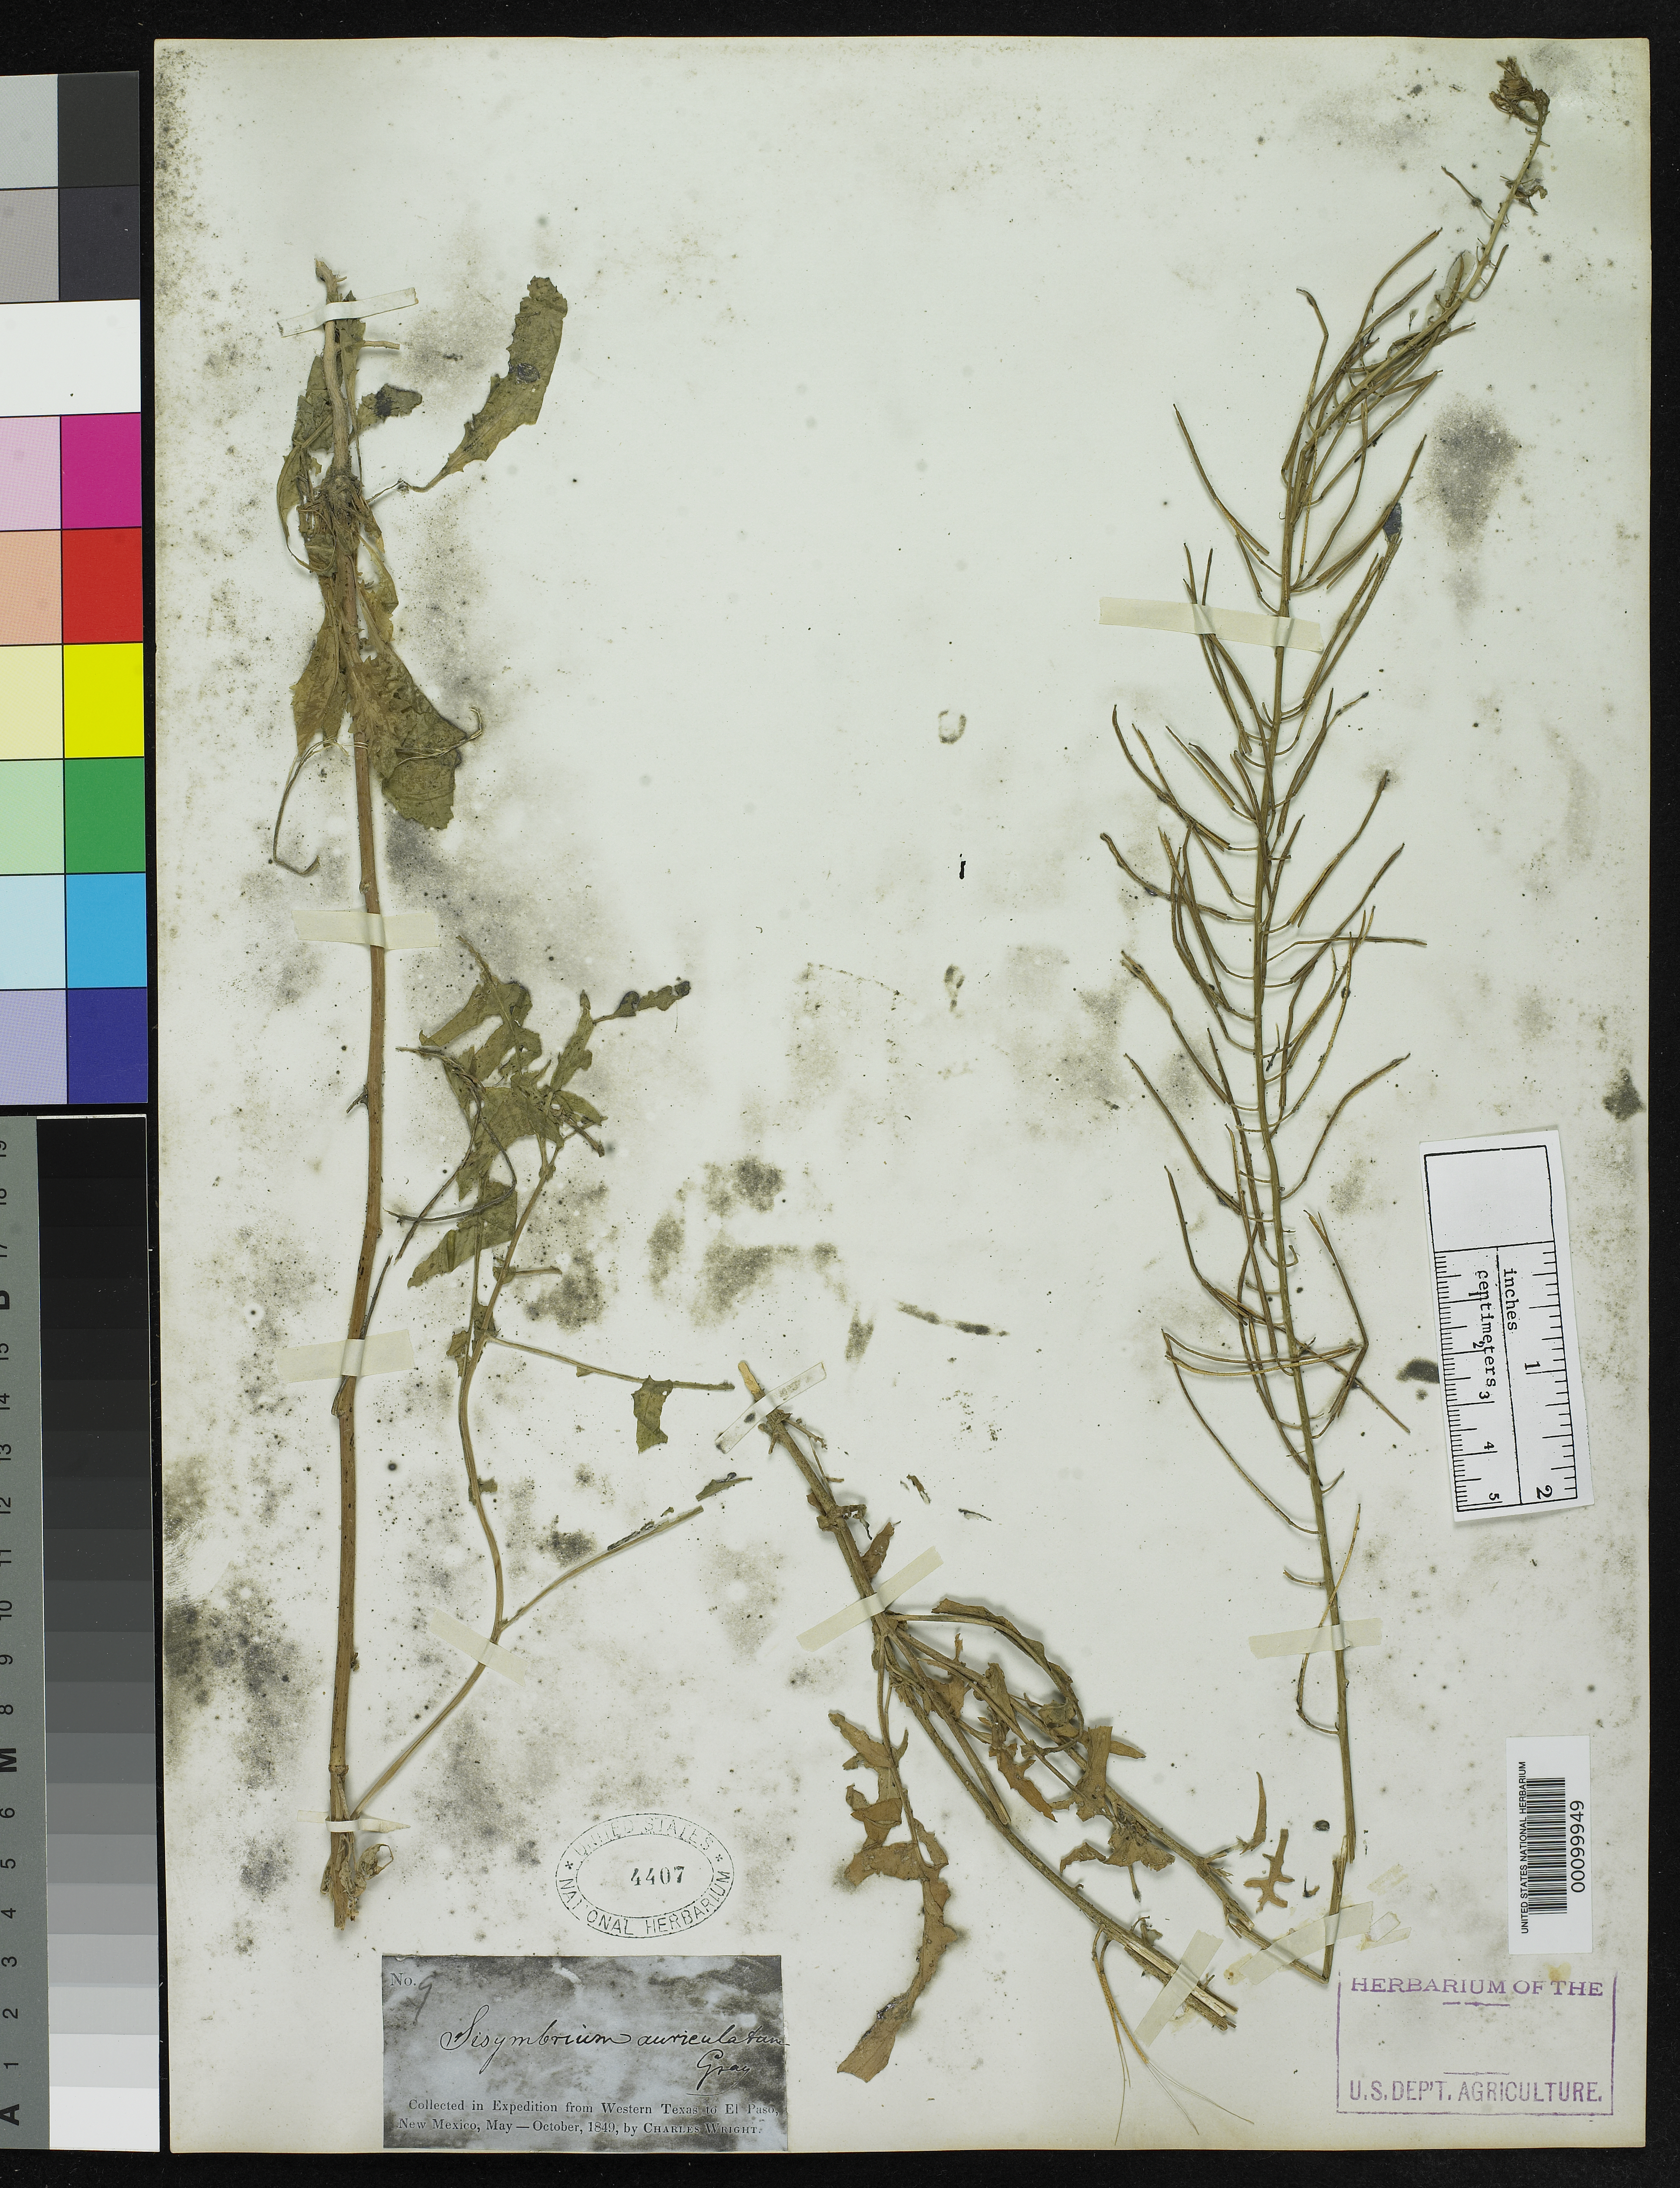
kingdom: Plantae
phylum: Tracheophyta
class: Magnoliopsida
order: Brassicales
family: Brassicaceae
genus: Sisymbrium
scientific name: Sisymbrium auriculatum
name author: A. Gray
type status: Type Collection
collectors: C. Wright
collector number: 9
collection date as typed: Sep 1849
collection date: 1849-09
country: United States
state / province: Texas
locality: Western Texas to El Paso.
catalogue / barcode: US 4407